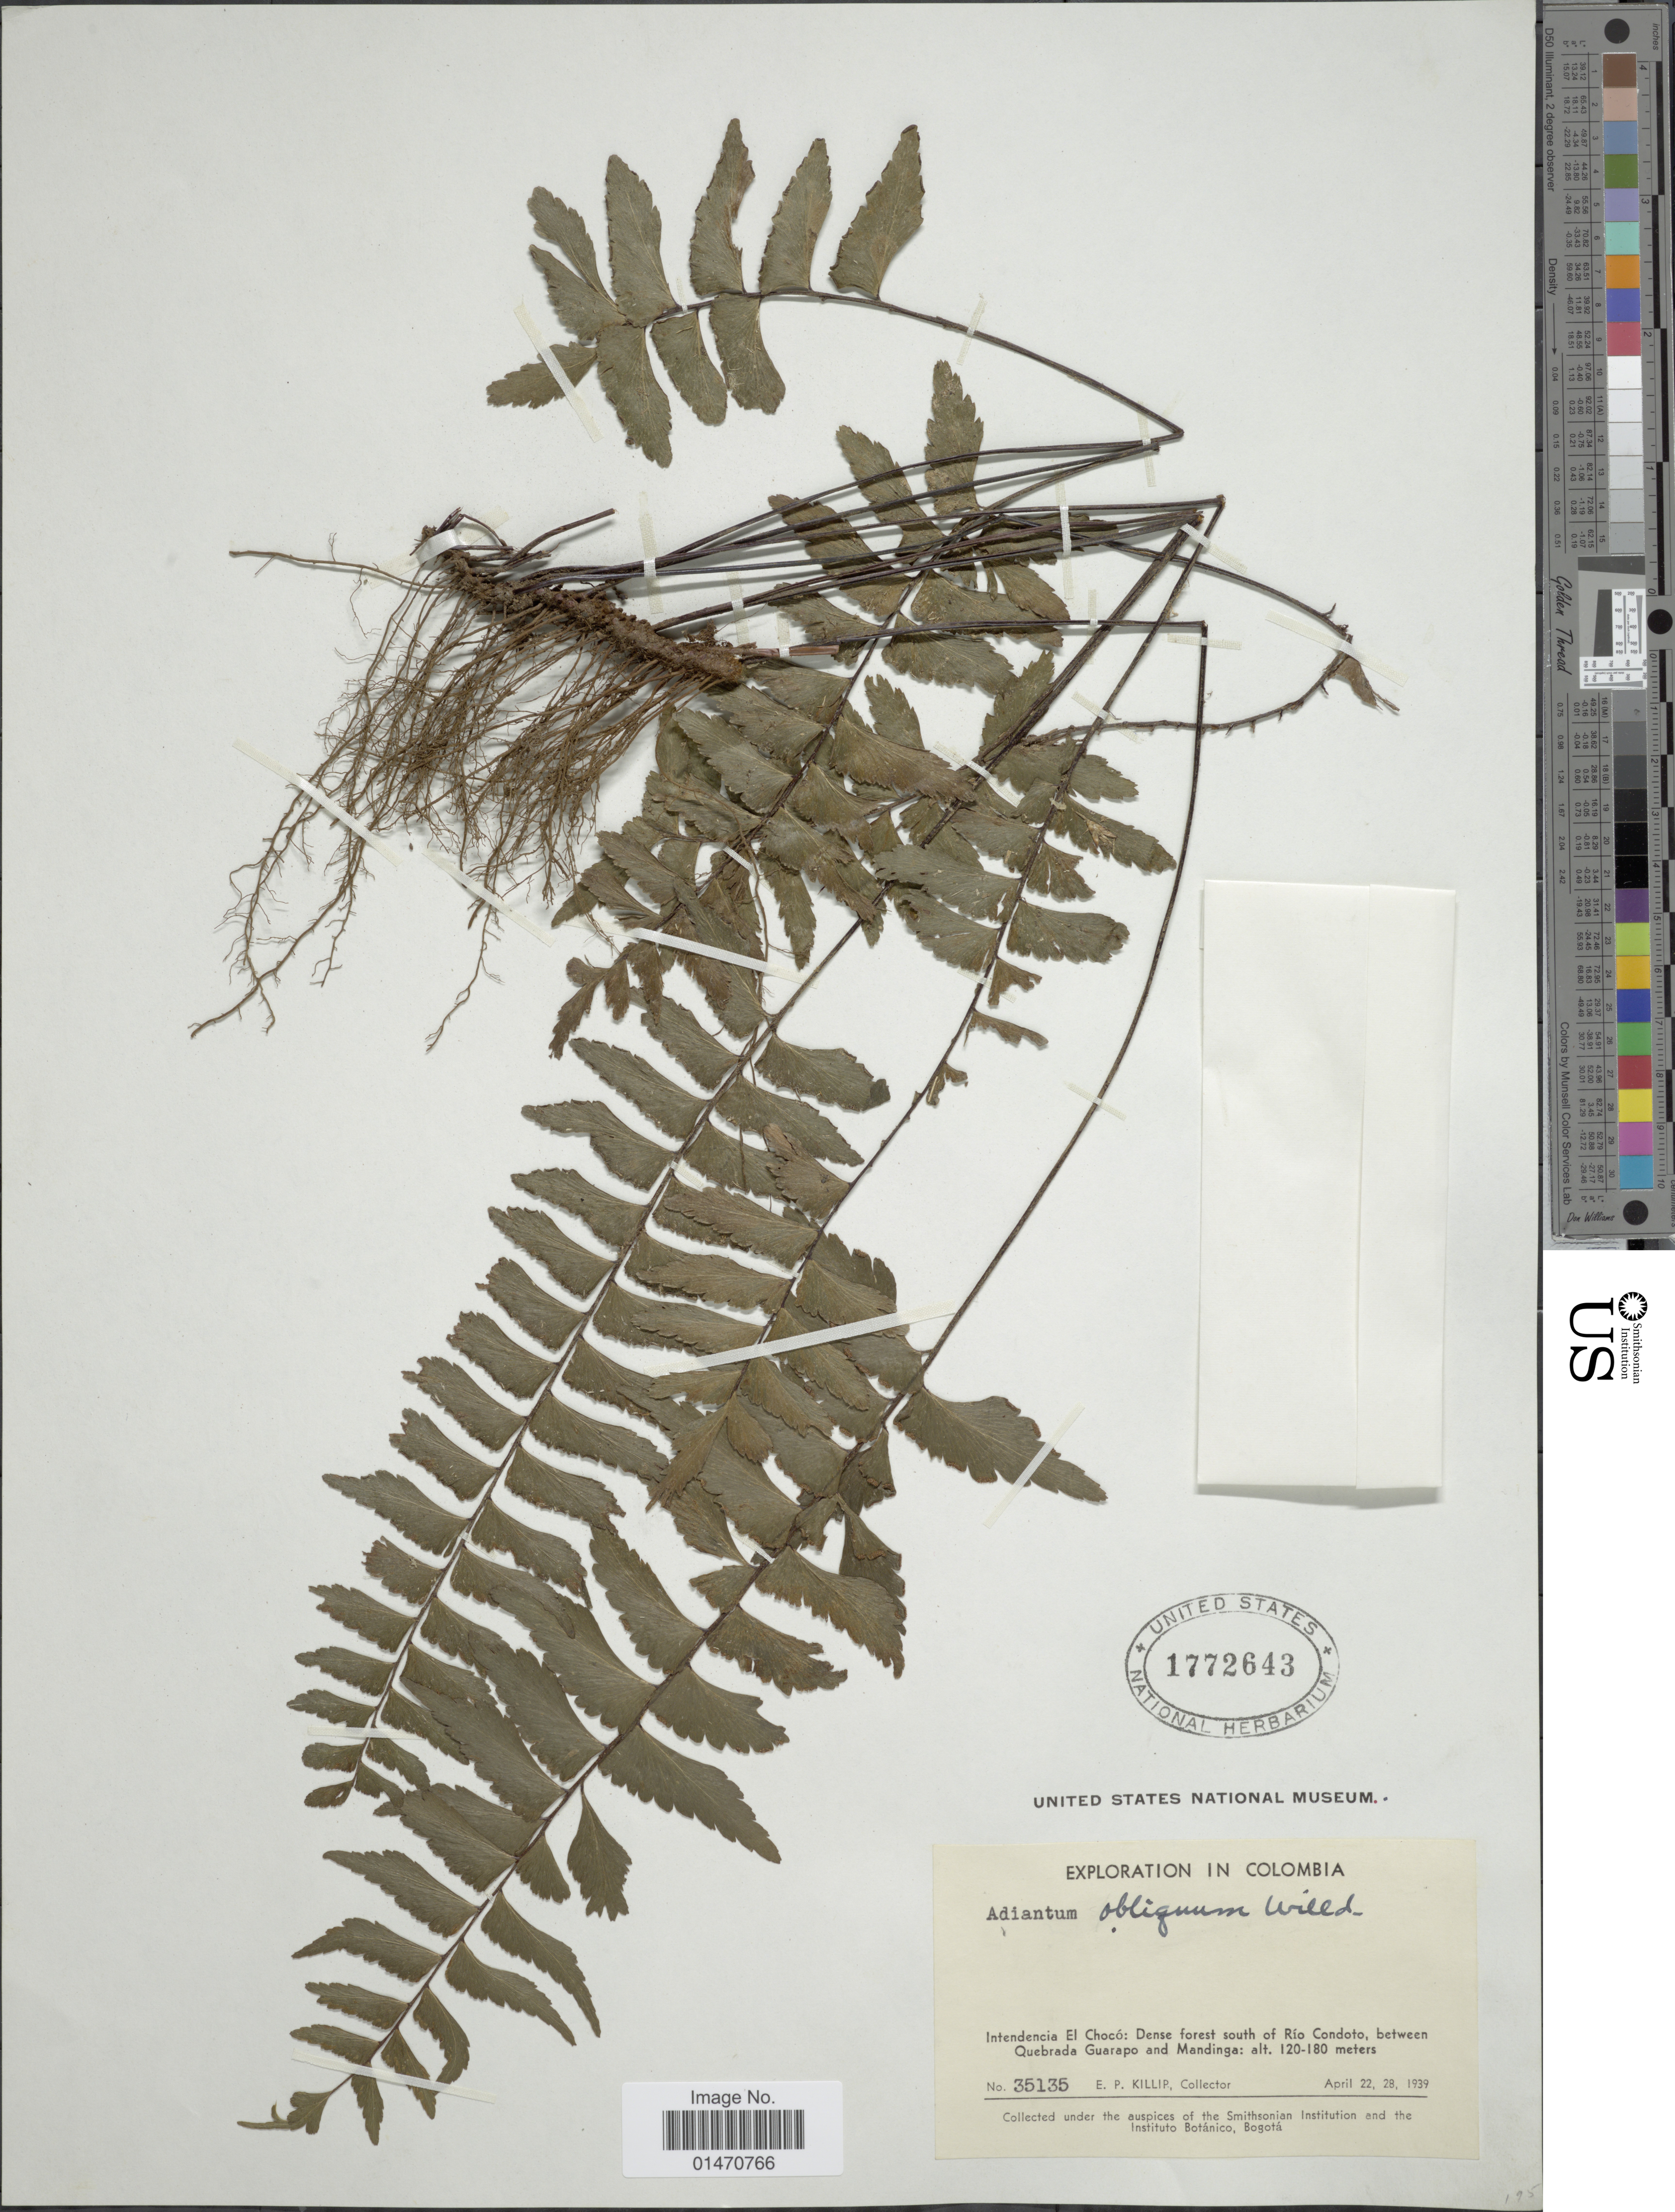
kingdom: Plantae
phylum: Tracheophyta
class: Polypodiopsida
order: Polypodiales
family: Pteridaceae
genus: Adiantum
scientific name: Adiantum obliquum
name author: Willd.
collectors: E. P. Killip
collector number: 35135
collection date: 1939-04-22/1939-04-28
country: Colombia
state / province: Chocó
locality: Intendencia El Chocó: Dense forest south of Rio Condoto, between Quebrada Guarapo and Mandinga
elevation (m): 120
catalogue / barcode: US 1772643